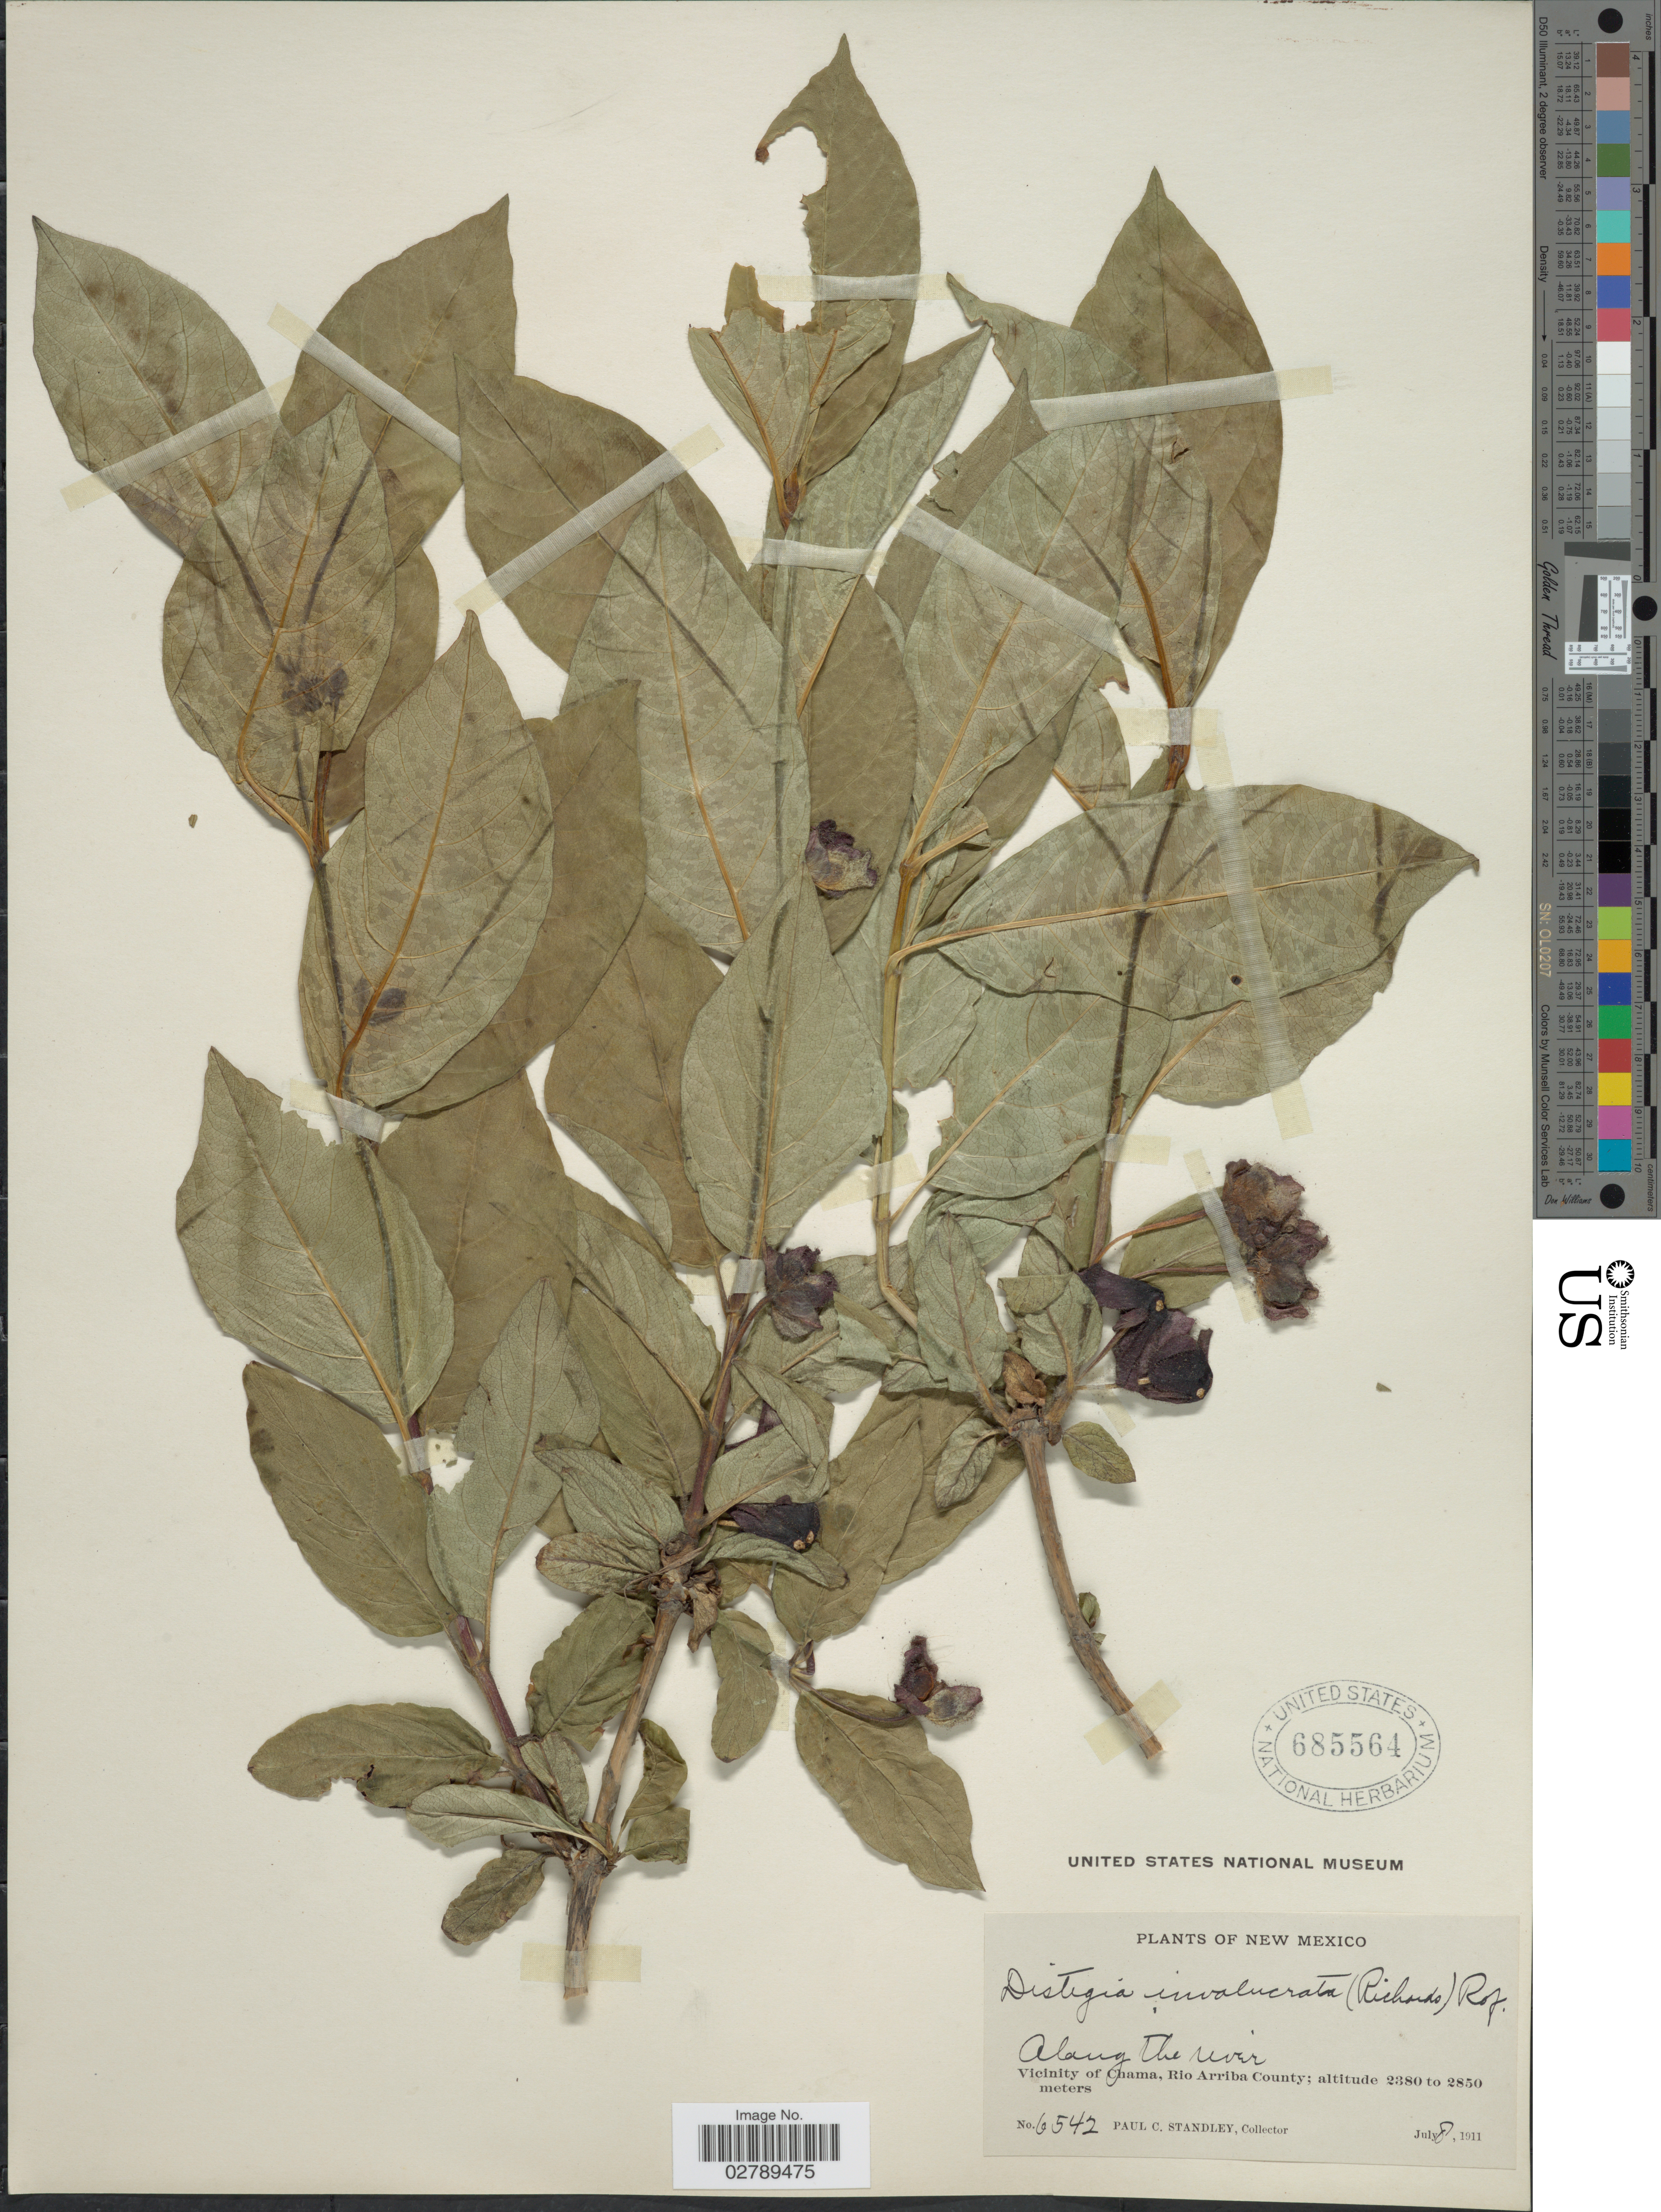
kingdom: Plantae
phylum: Tracheophyta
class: Magnoliopsida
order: Dipsacales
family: Caprifoliaceae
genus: Lonicera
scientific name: Lonicera involucrata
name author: (Richardson) Banks ex Spreng.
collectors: P. C. Standley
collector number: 6542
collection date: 1911-07-08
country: United States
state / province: New Mexico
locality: Along the river. Vicinity of Chama, Rio Arriba County.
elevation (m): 2380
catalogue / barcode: US 685564